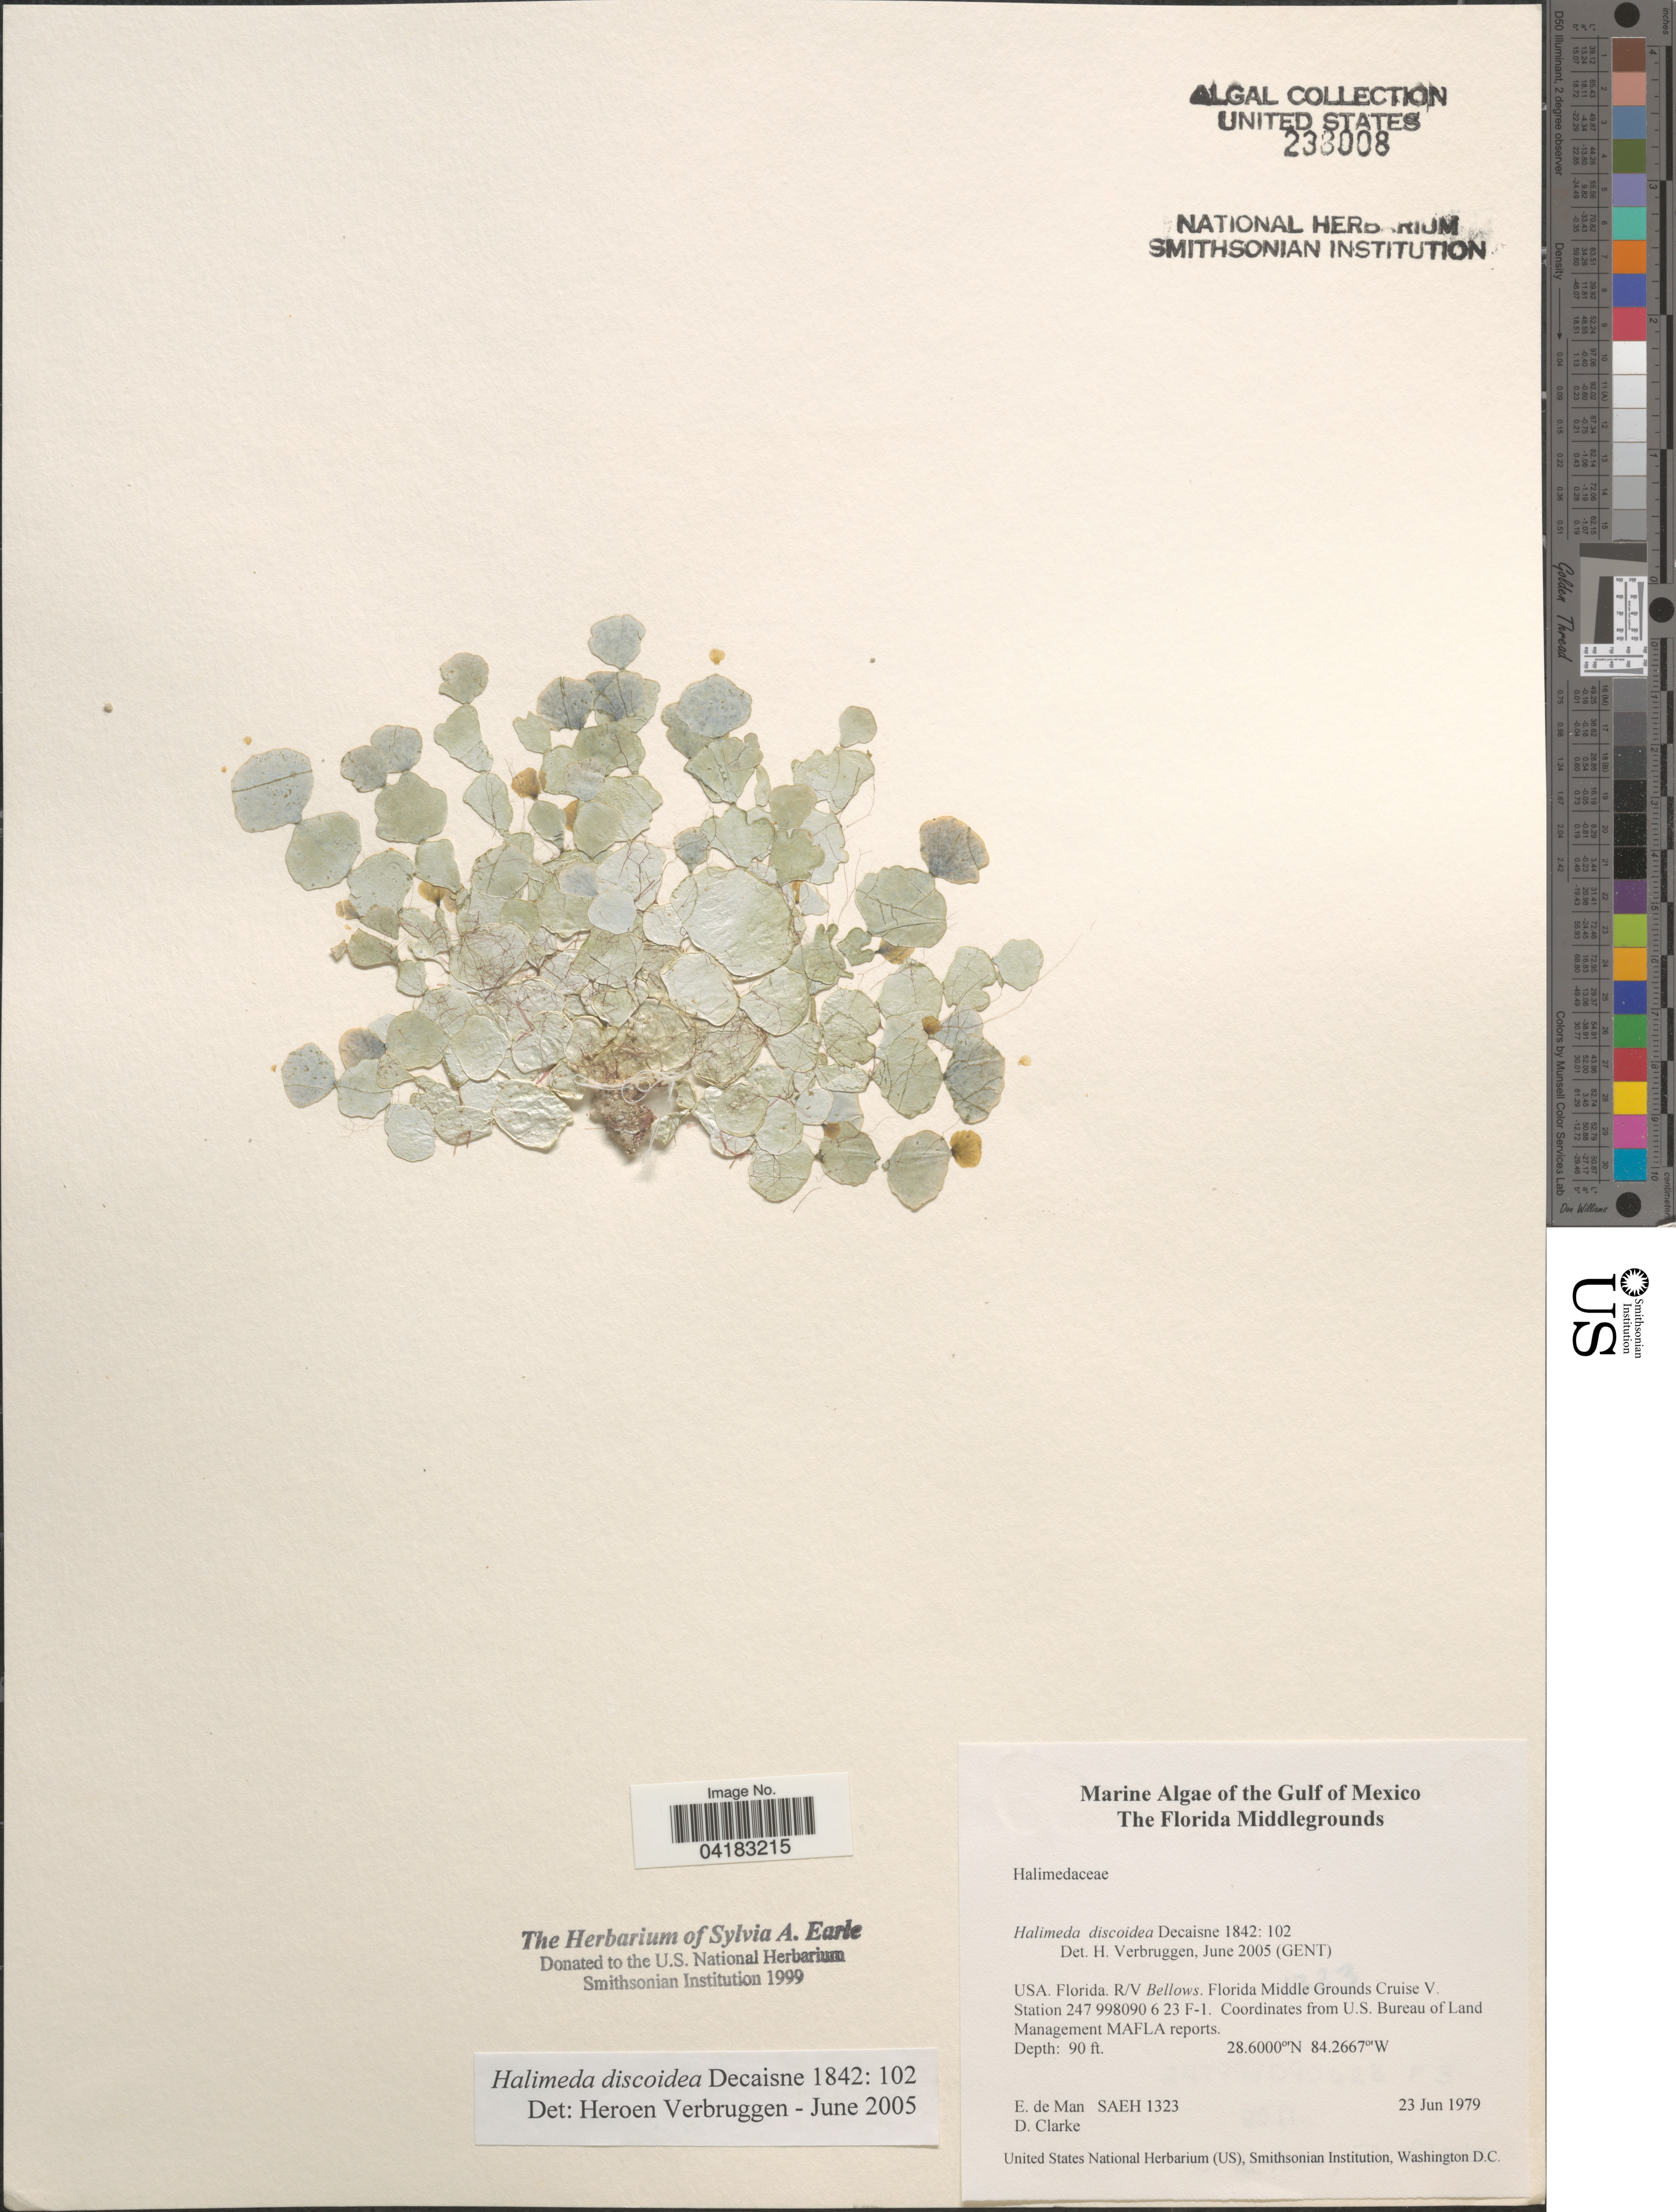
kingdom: Plantae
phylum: Chlorophyta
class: Ulvophyceae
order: Bryopsidales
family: Halimedaceae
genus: Halimeda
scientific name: Halimeda discoidea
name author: Decne.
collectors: E. de Man & D. Clarke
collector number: SAEH1323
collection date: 1979-06-23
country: United States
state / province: Florida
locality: Gulf of Mexico. R/V Bellows. Florida Middle Grounds Cruise V. Station 247 998090 6 23 F-1.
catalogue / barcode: US 238008